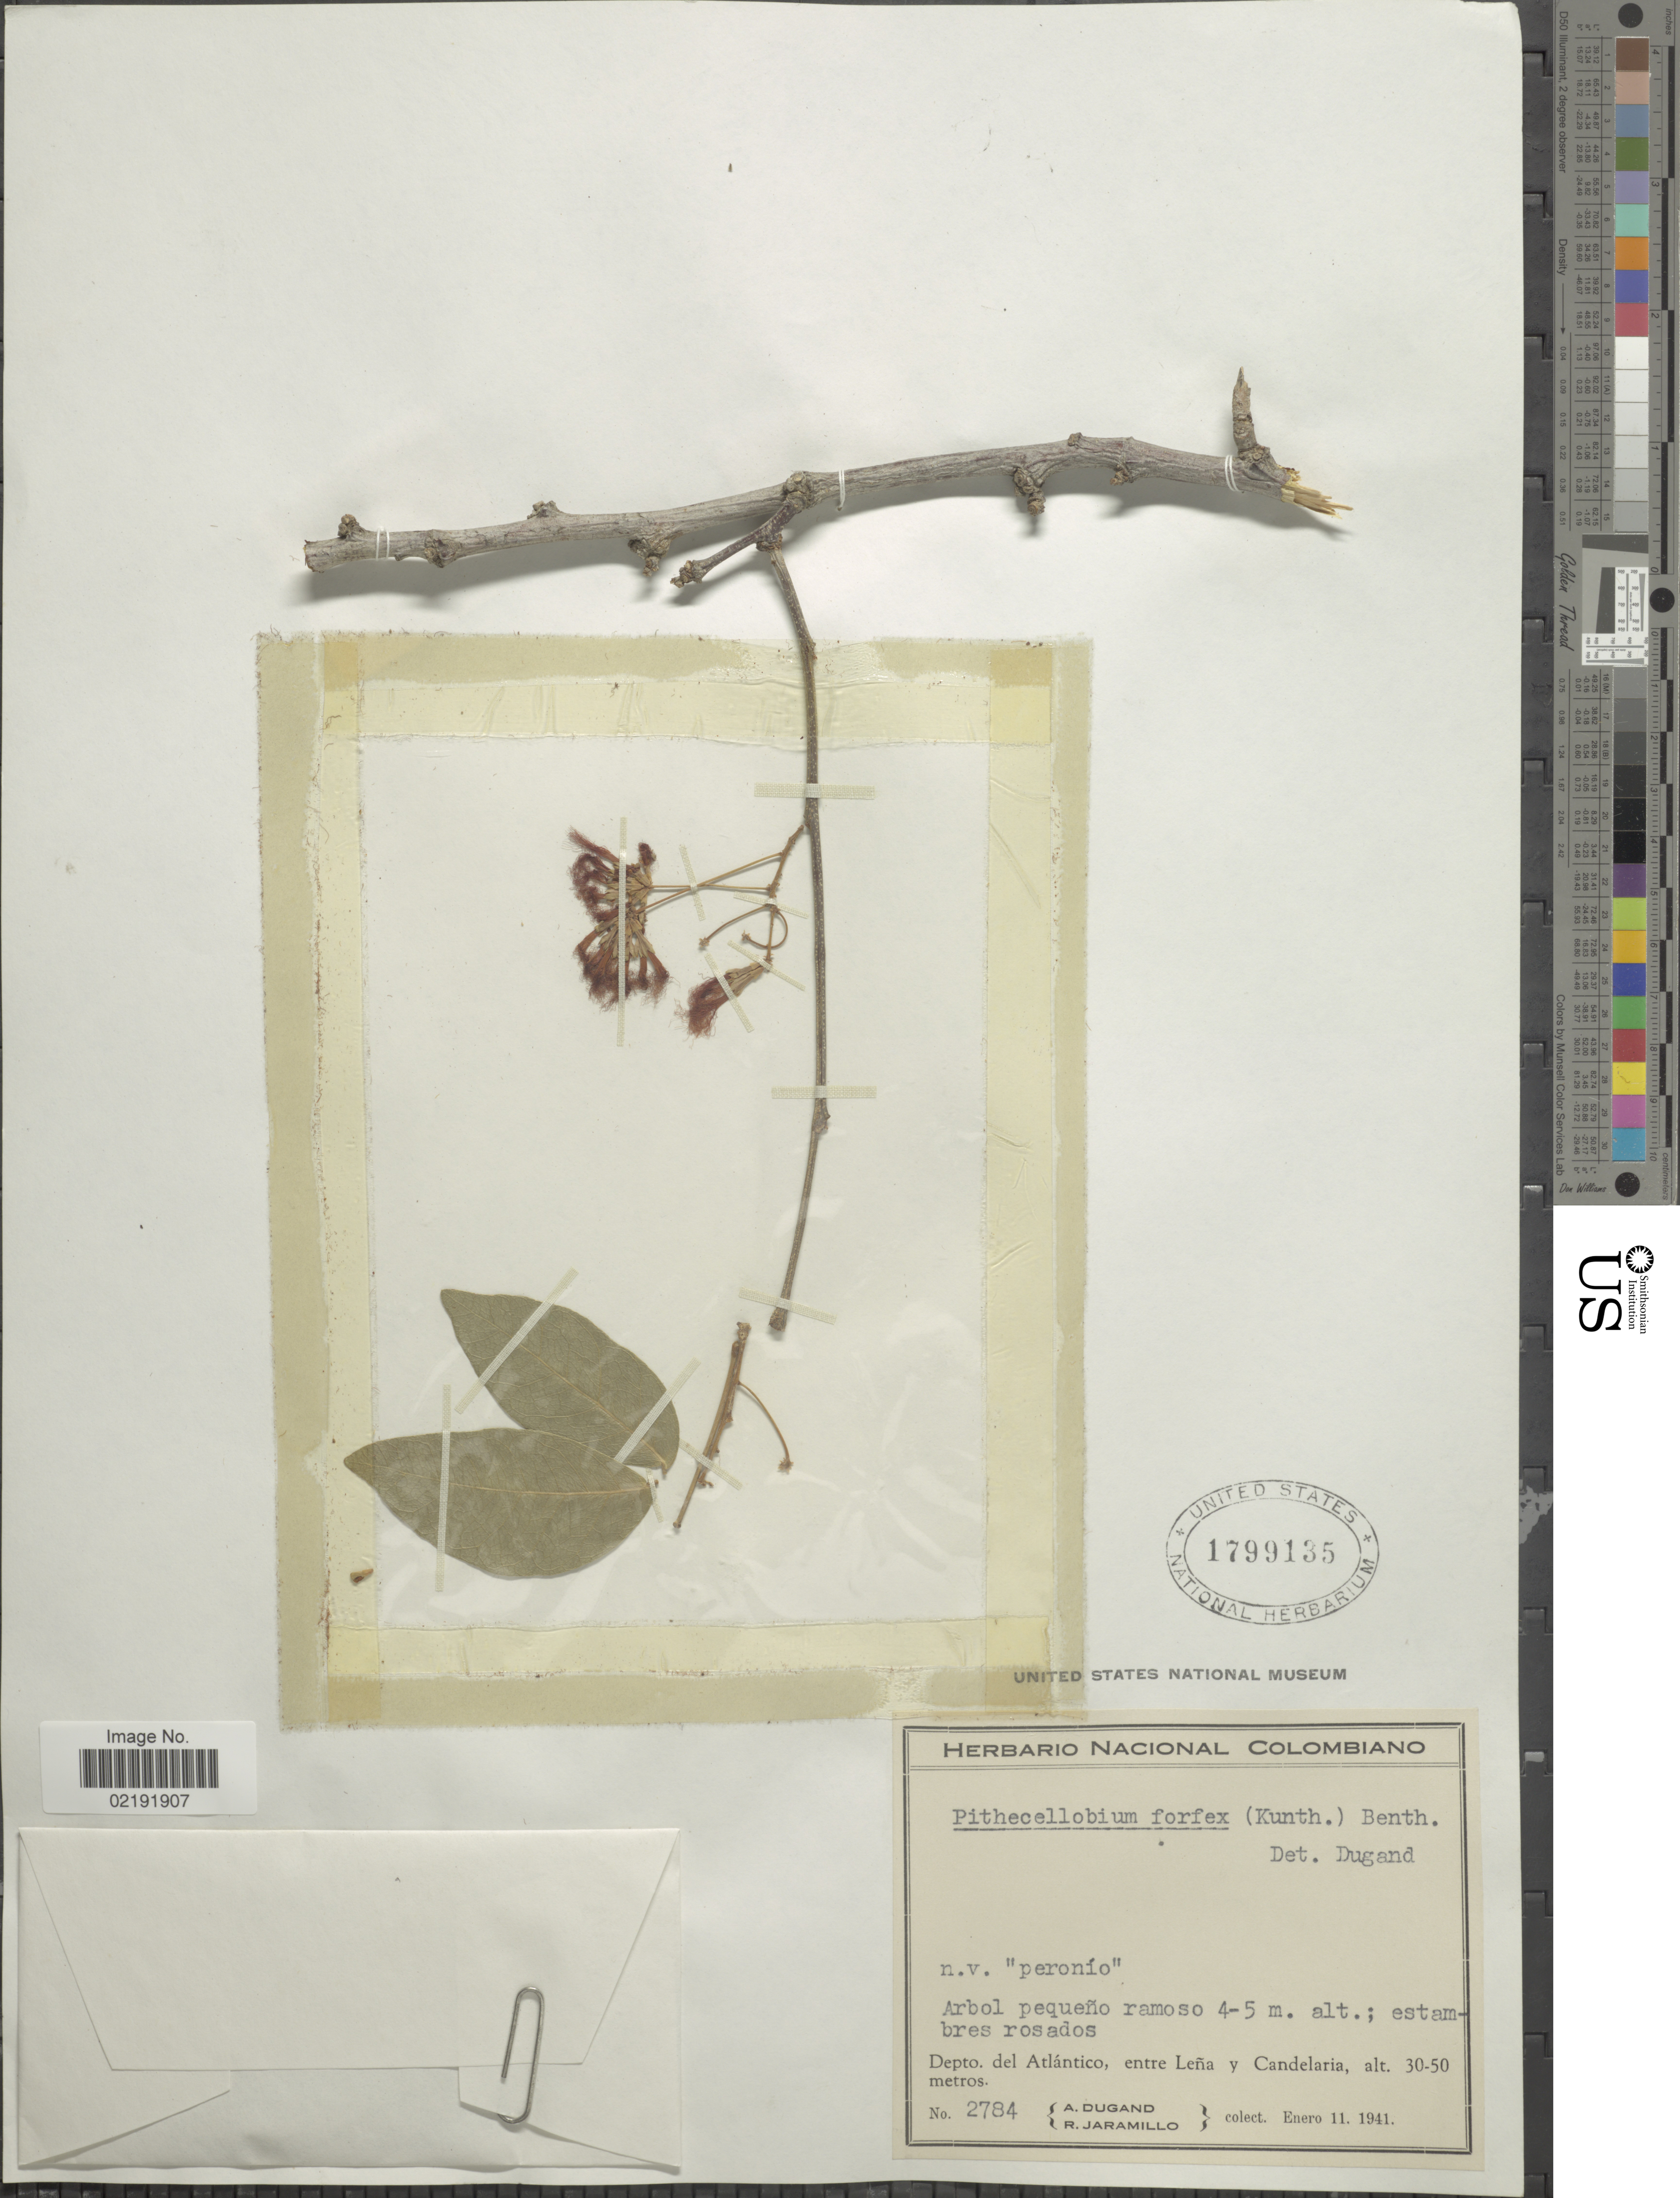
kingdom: Plantae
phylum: Tracheophyta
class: Magnoliopsida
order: Fabales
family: Fabaceae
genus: Pithecellobium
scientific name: Pithecellobium roseum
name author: (Vahl) Barneby & J.W. Grimes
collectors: A. Dugand & R. Jaramillo M.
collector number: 2784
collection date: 1941-01-11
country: Colombia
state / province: Atlántico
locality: Depto. del Atlántico, entre Leña y Candelaria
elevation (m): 30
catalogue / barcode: US 1799135